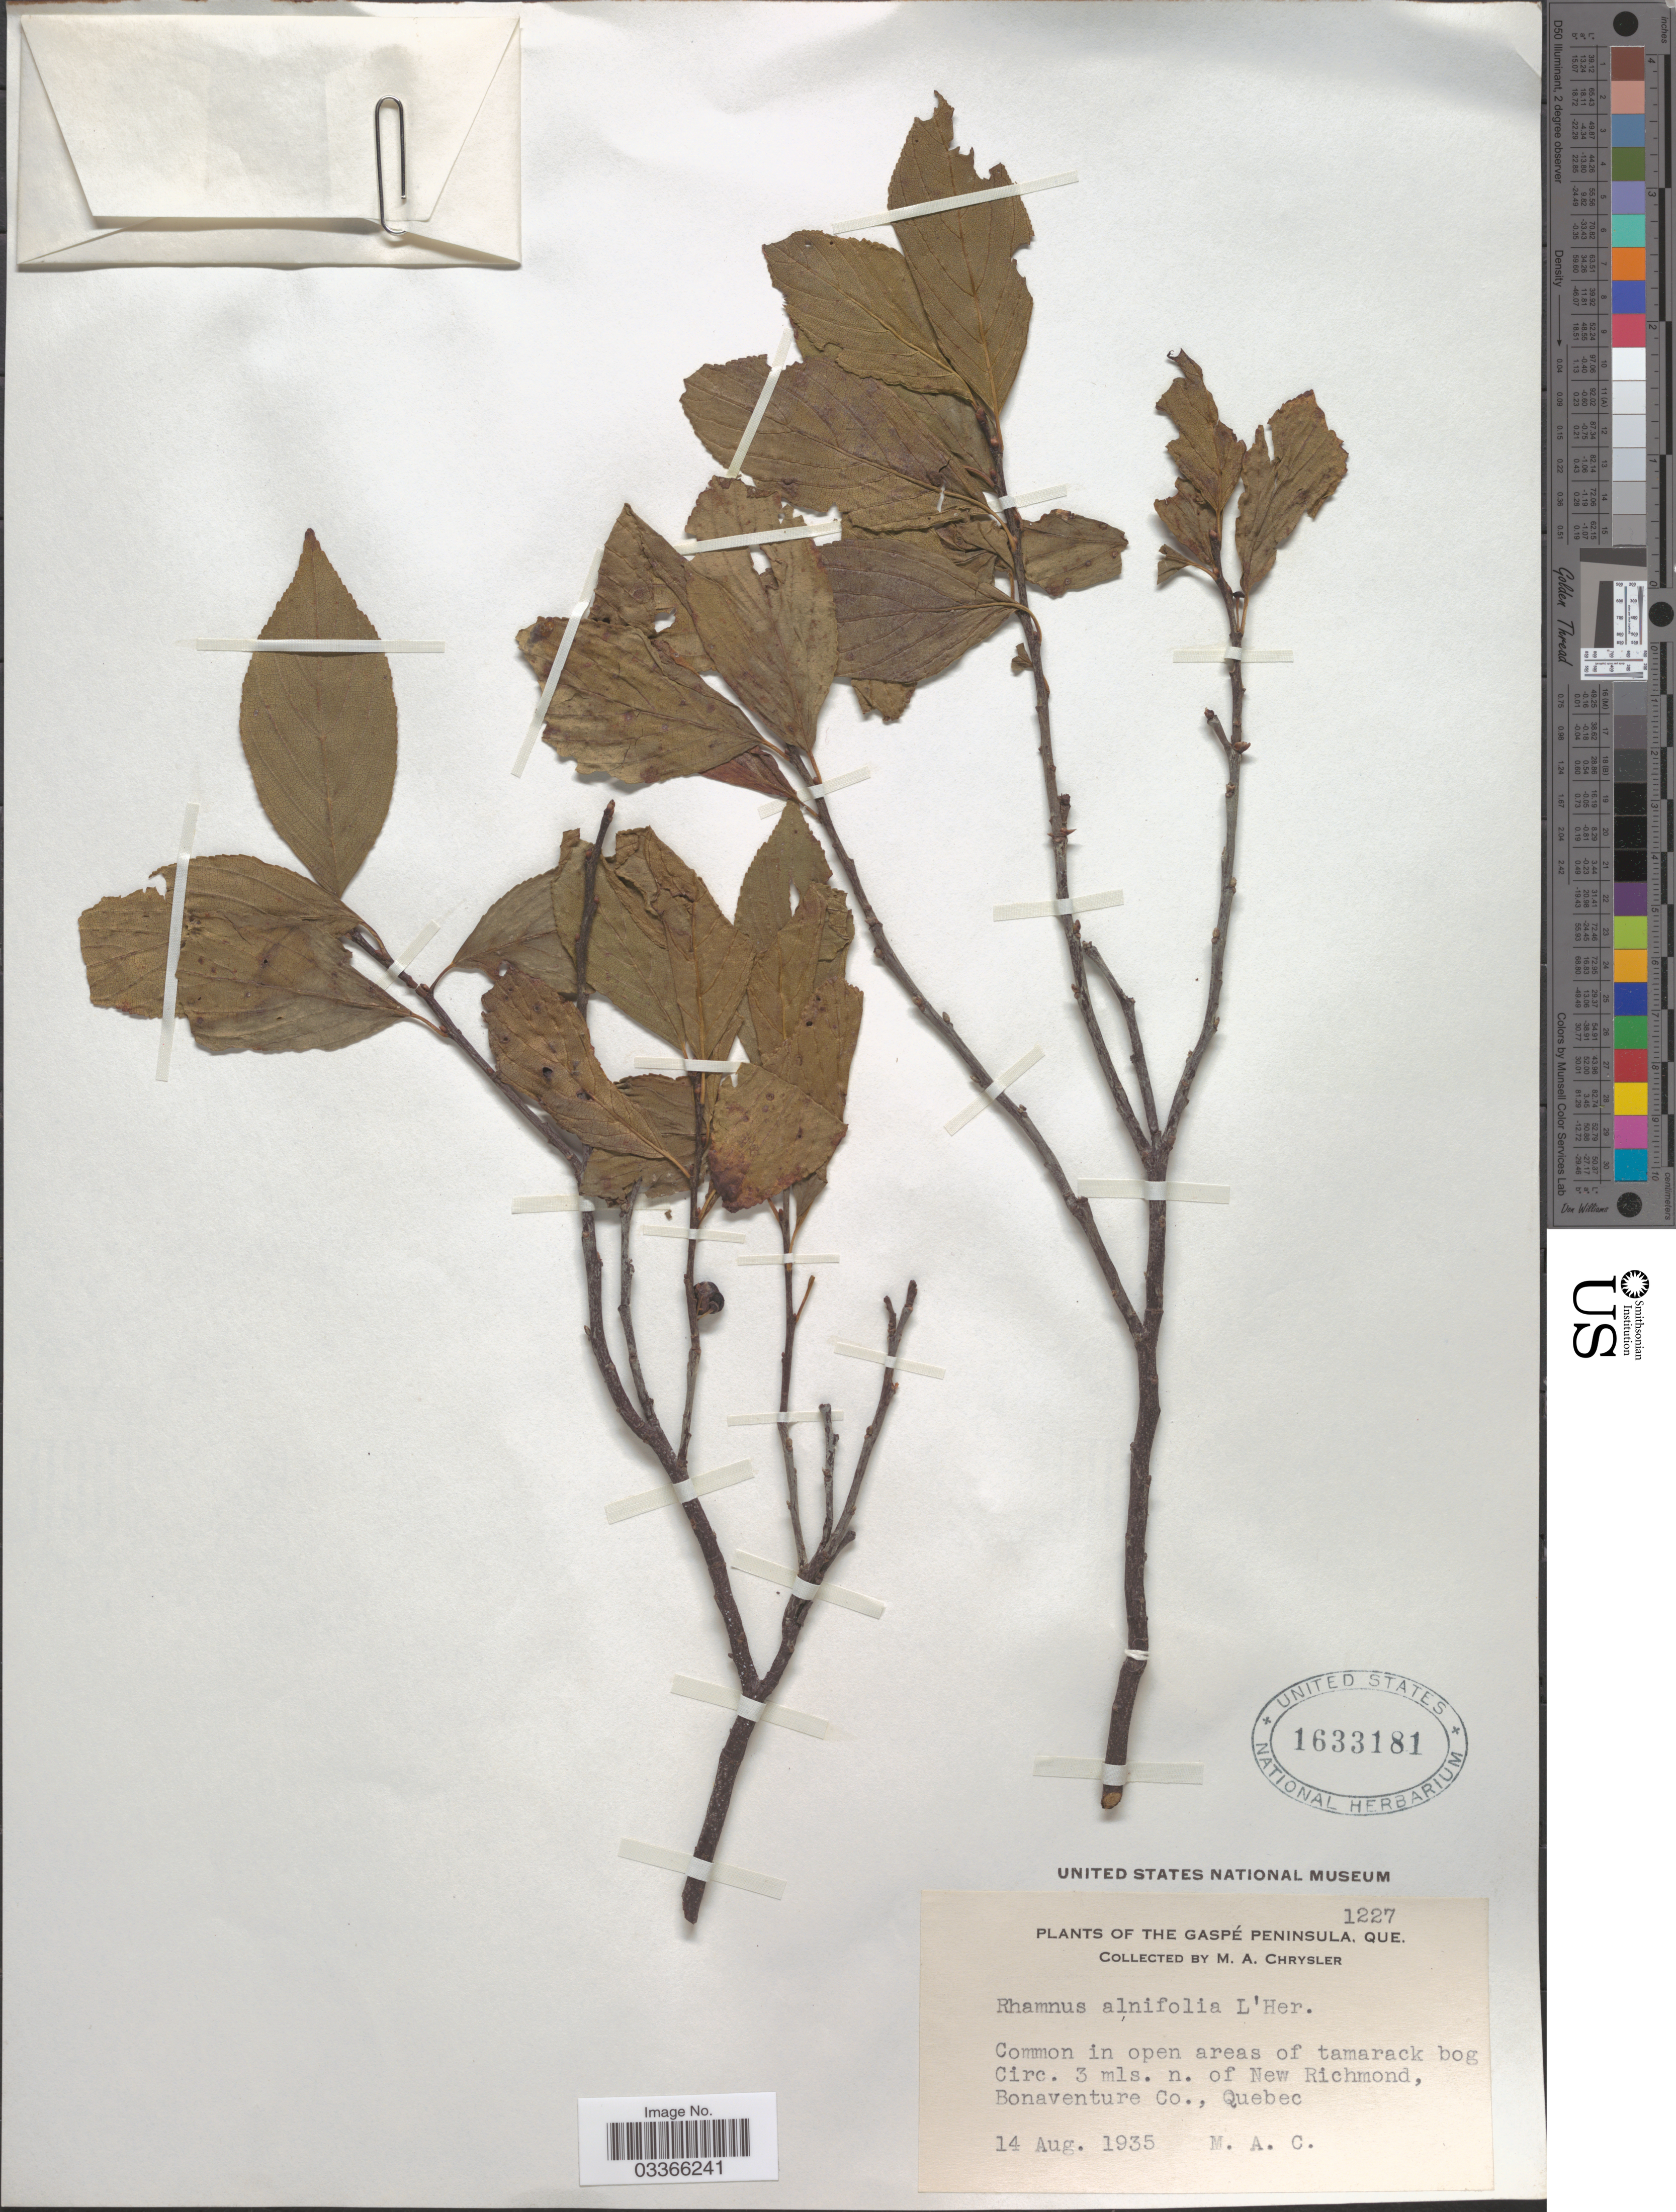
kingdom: Plantae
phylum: Tracheophyta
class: Magnoliopsida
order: Rosales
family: Rhamnaceae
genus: Rhamnus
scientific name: Rhamnus alnifolia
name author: L'Hér.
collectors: M. Chrysler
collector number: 1227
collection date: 1935-08-14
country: Canada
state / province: Quebec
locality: The Gaspé Peninsula, Common in open areas of tamarack bog Circ. 3 mls. n. of New Richmond, Bonaventure Co.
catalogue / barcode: US 1633181